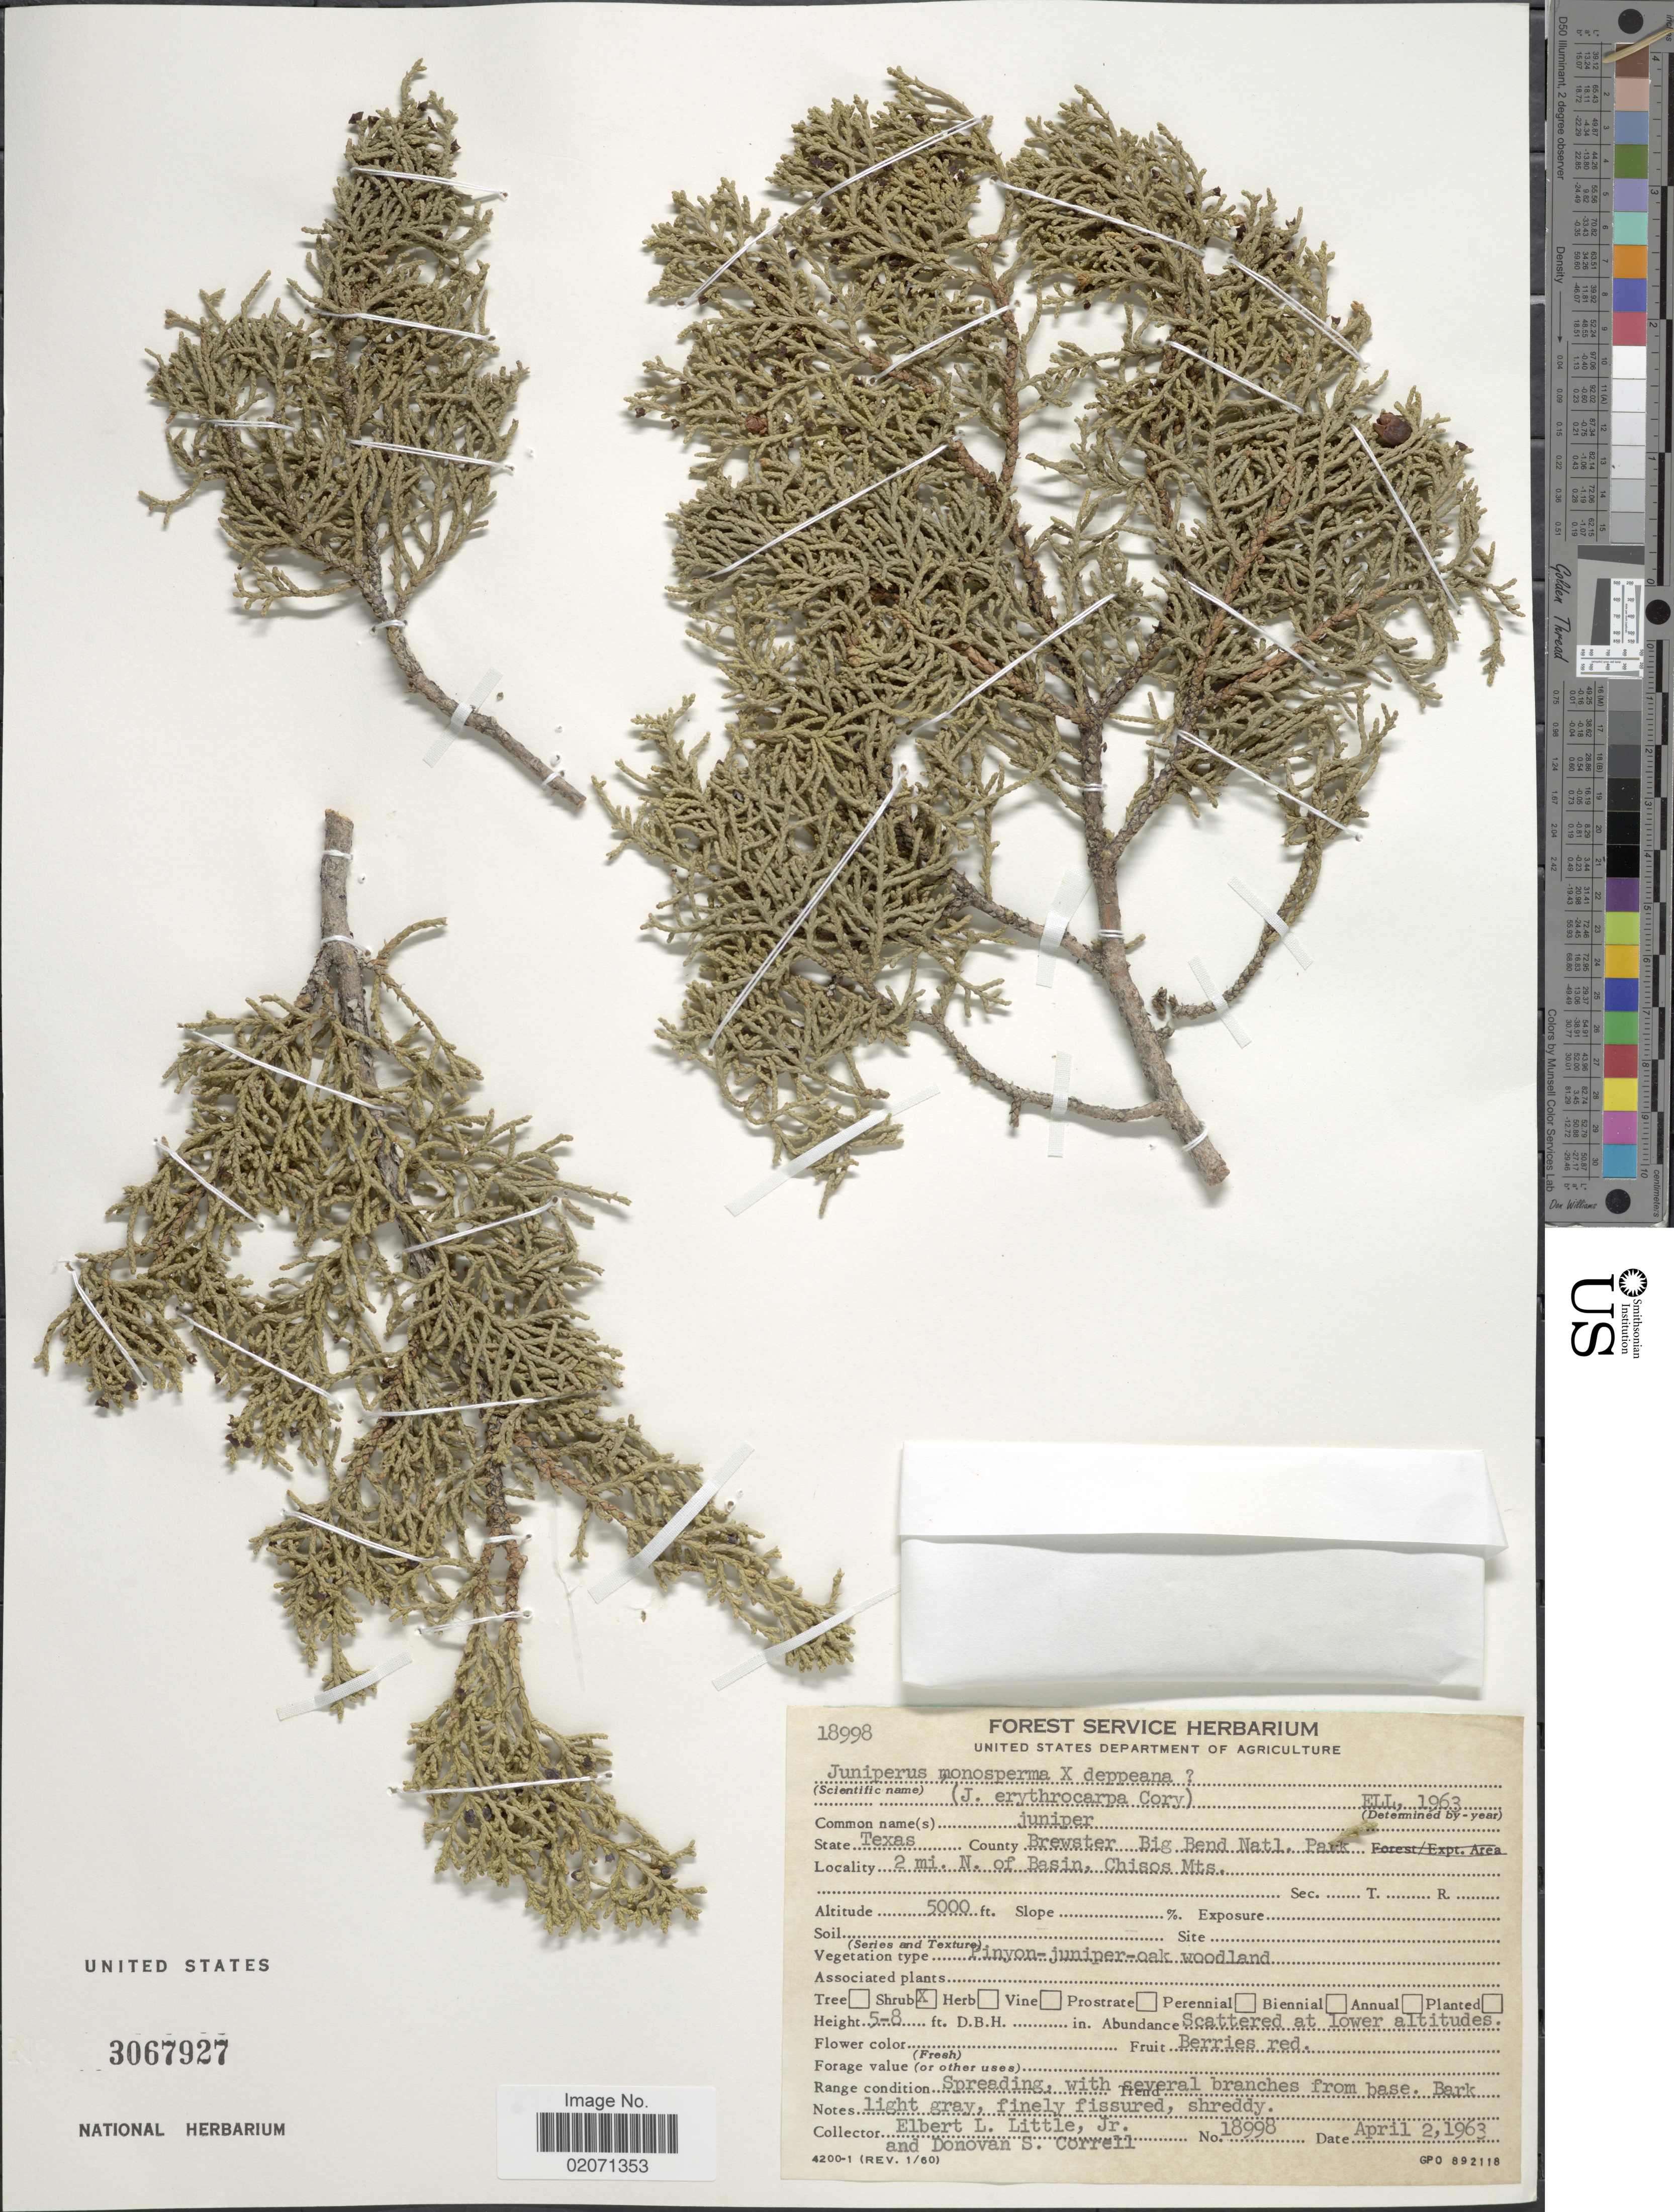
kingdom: Plantae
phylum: Tracheophyta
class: Pinopsida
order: Pinales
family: Cupressaceae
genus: Juniperus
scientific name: Juniperus monosperma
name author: (Engelm.) Sarg.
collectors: E. L. Little & D. S. Correll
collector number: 18998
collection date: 1963-04-02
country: United States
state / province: Texas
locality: County: Brewster. Big Bend Natl. Park. 2 mi. N. of Basin, Chisos Mts.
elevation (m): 1524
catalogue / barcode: US 3067927